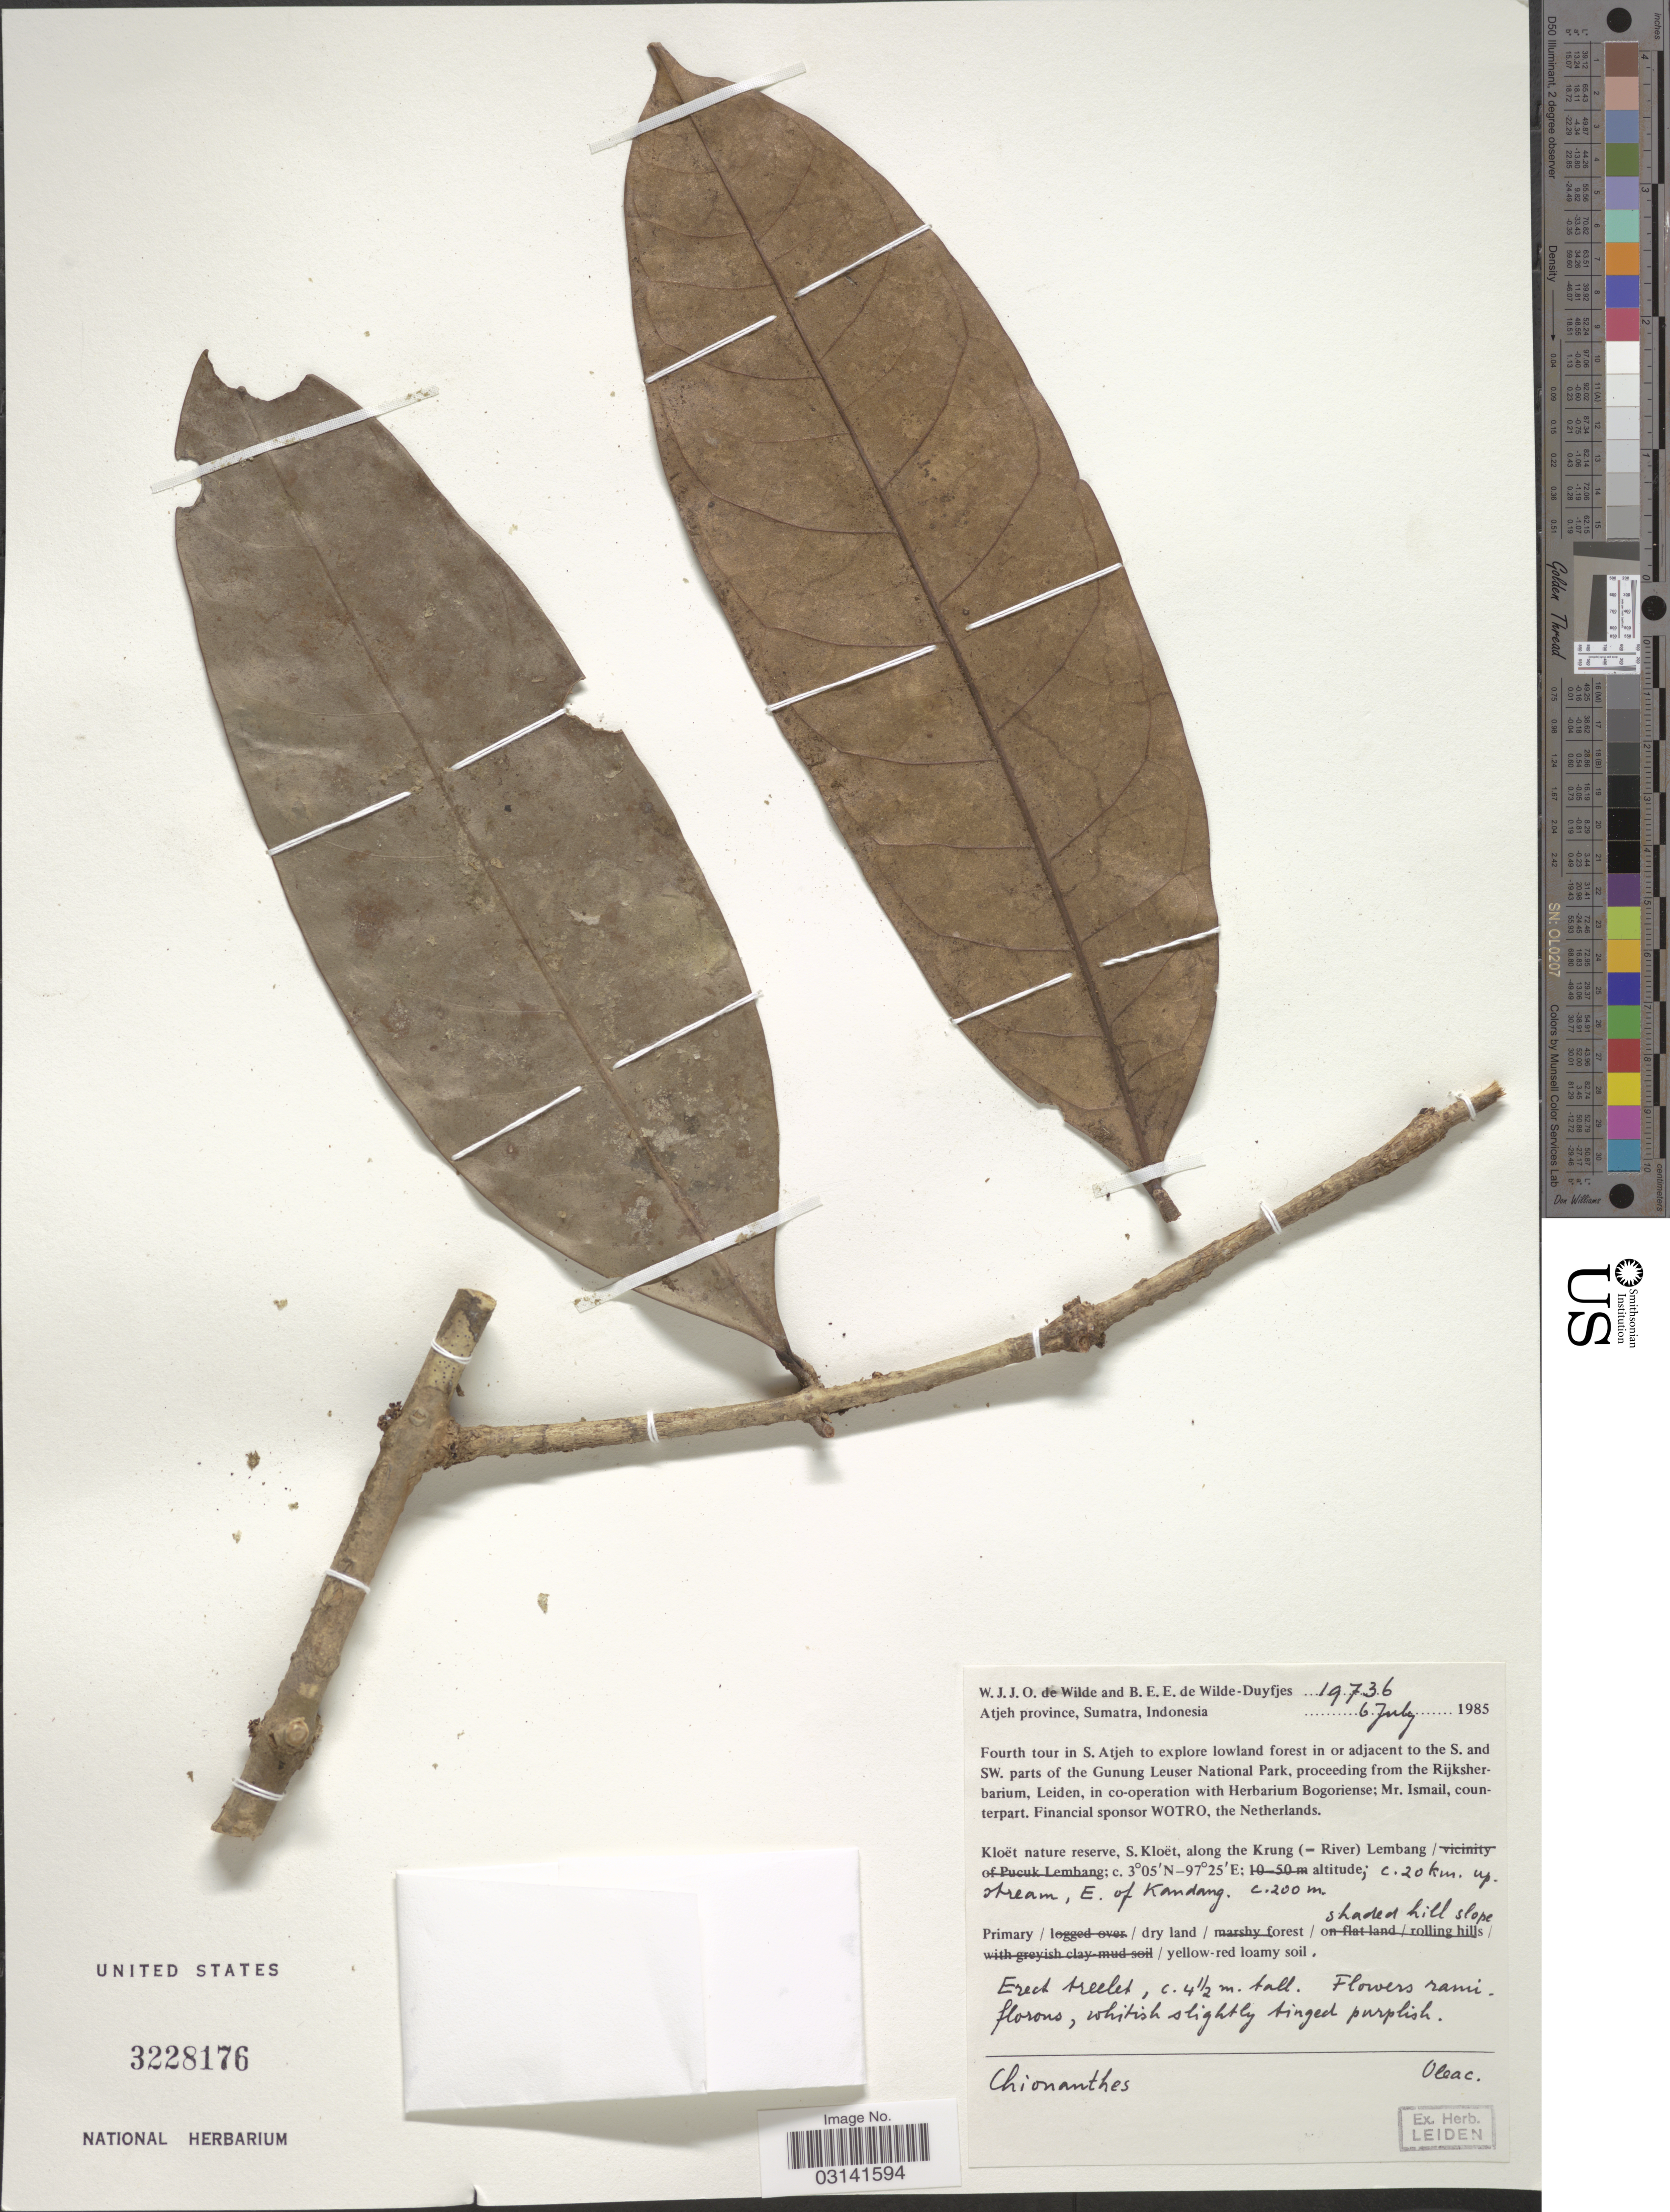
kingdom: Plantae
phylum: Tracheophyta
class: Magnoliopsida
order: Lamiales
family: Oleaceae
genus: Chionanthus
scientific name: Chionanthus sp.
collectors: W. J. de Wilde & B. E. de Wilde-Duyfjes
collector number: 19736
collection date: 1985-07-06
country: Indonesia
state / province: Sumatra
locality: Atjeh province, Sumatra. Fourth tour in S. Atjeh to explore lowland forest in or adjacent to the S. and SW. parts of the Gunung Leuser National Park. Kloët nature reserve, S. Kloët, along the Krung (= River) Lembang; c. 20 km. up. stream, E. of Kandang.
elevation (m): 200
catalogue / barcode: US 3228176